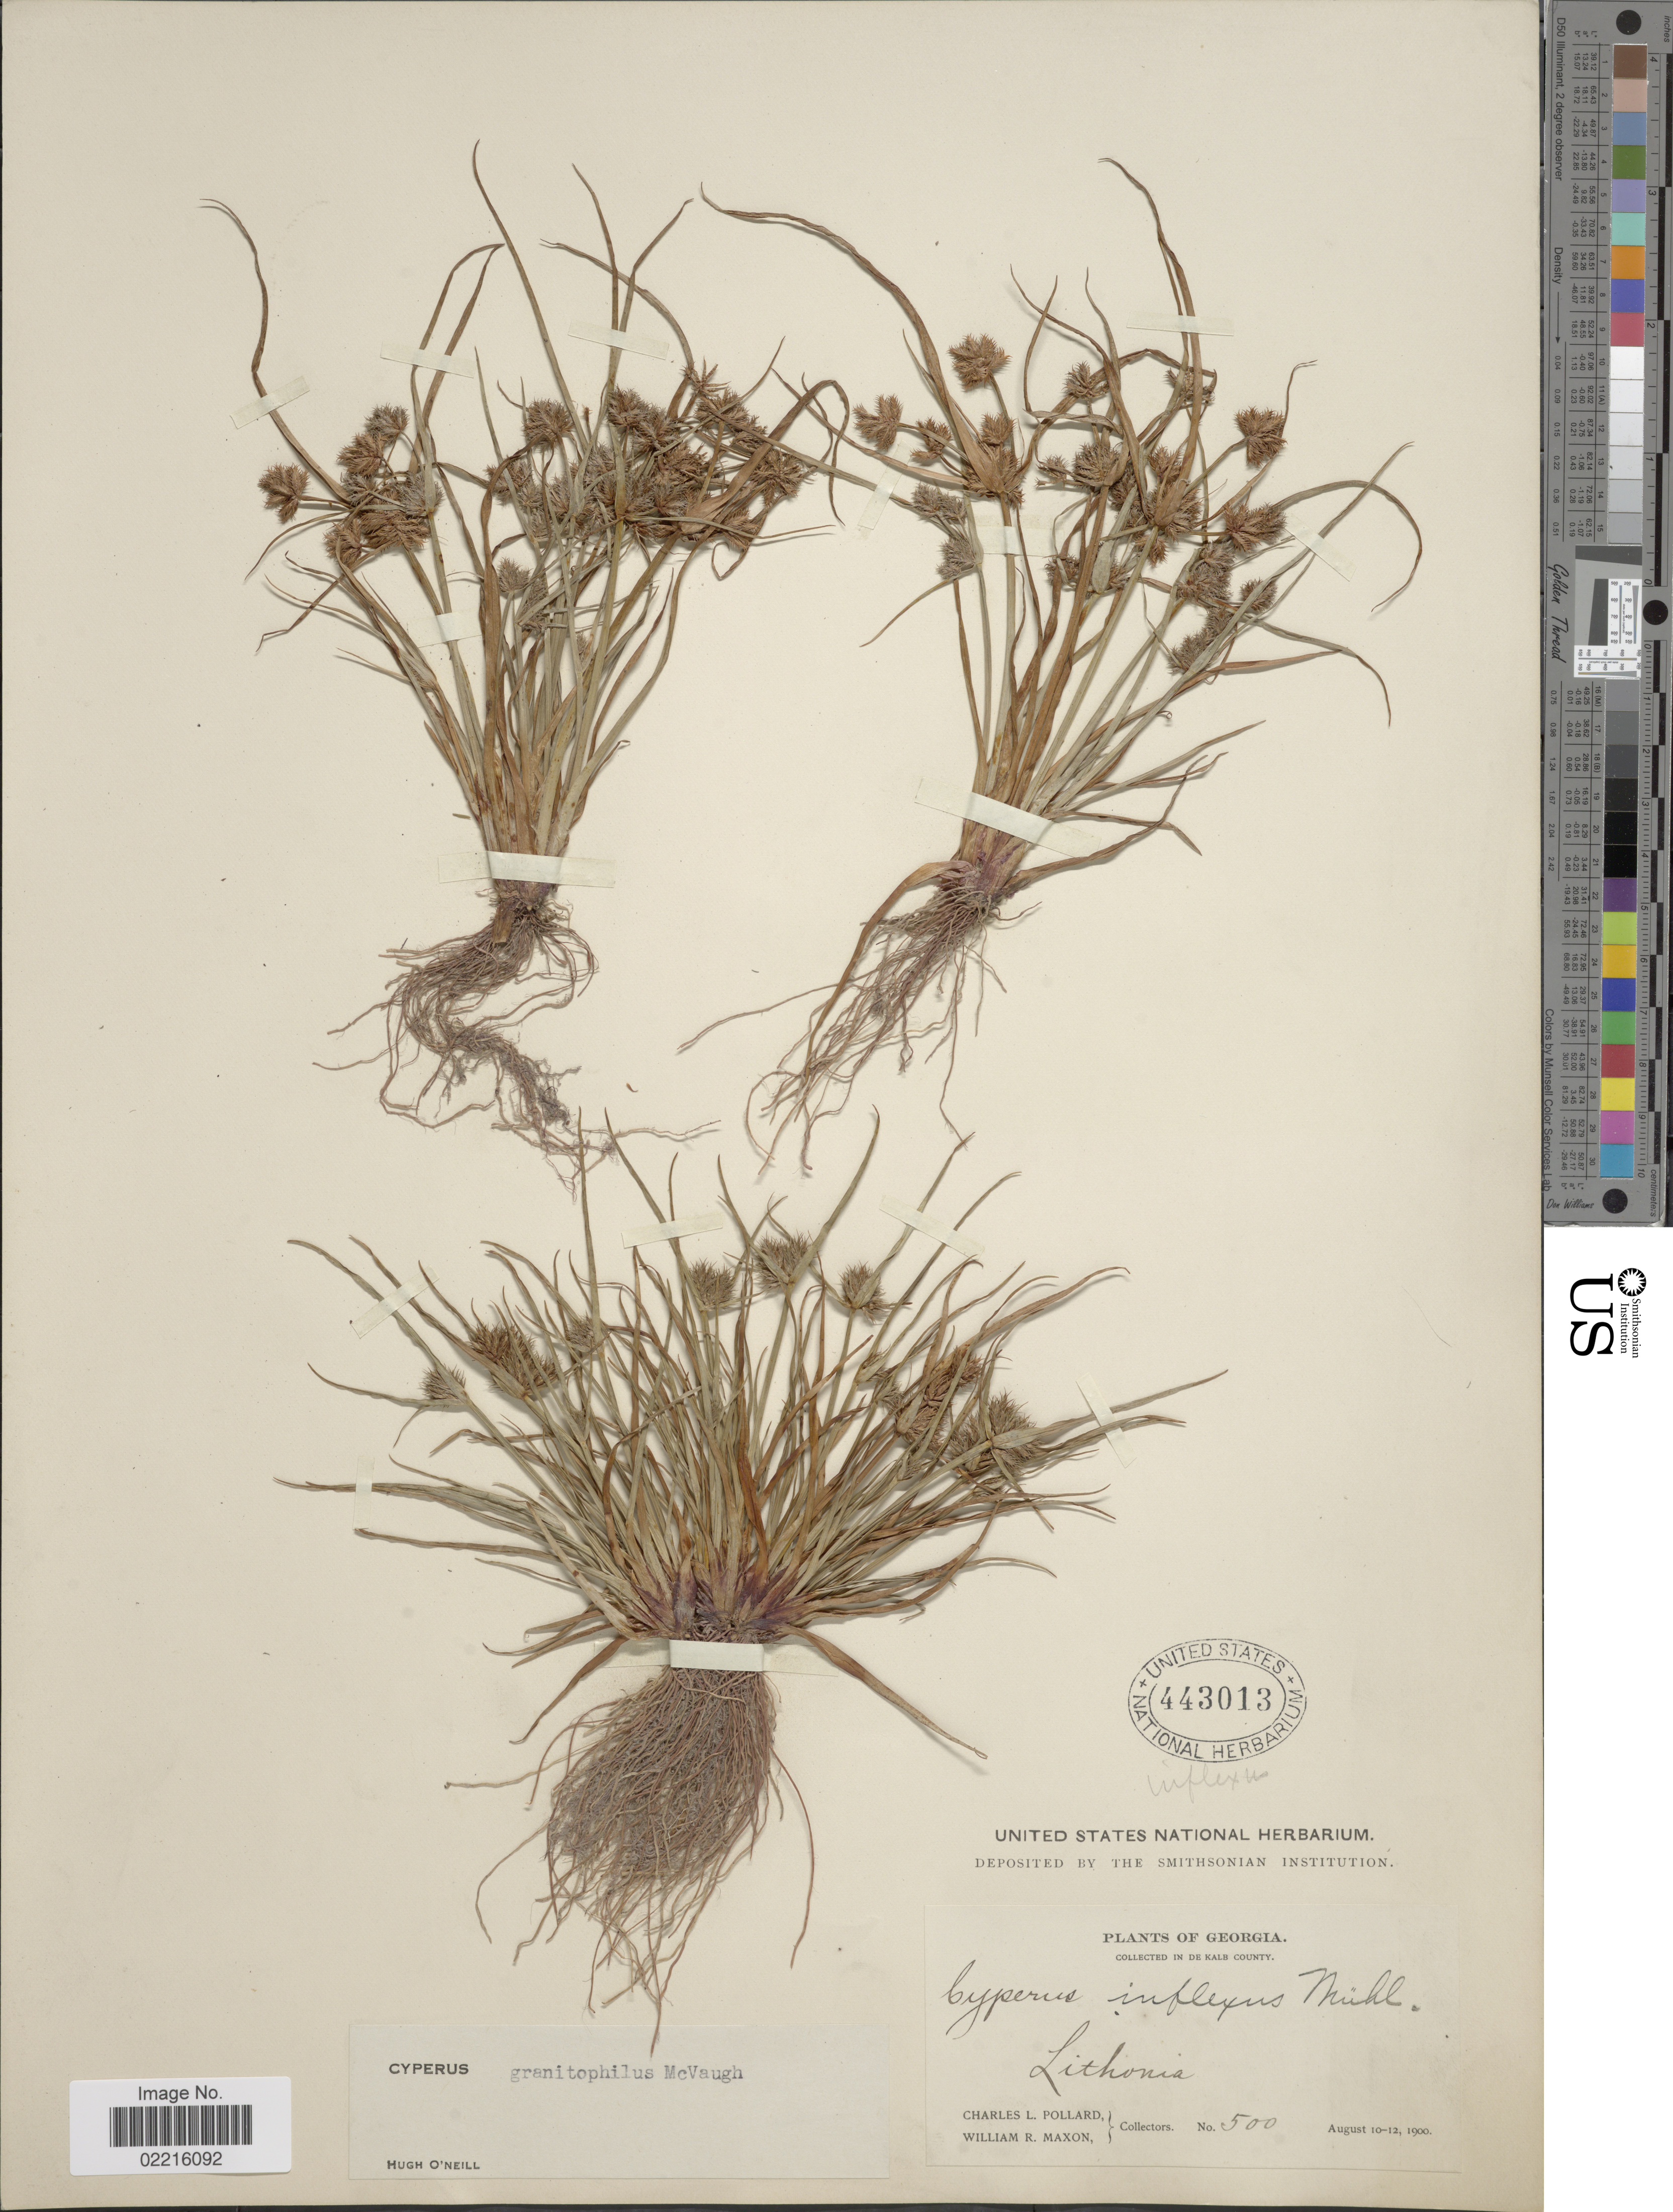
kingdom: Plantae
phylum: Tracheophyta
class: Liliopsida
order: Poales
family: Cyperaceae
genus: Cyperus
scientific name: Cyperus granitophilus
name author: McVaugh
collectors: C. L. Pollard & W. R. Maxon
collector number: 500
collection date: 1900-08-10/1900-08-12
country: United States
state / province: Georgia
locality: In De Kalb County, Lithonia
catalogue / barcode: US 443013